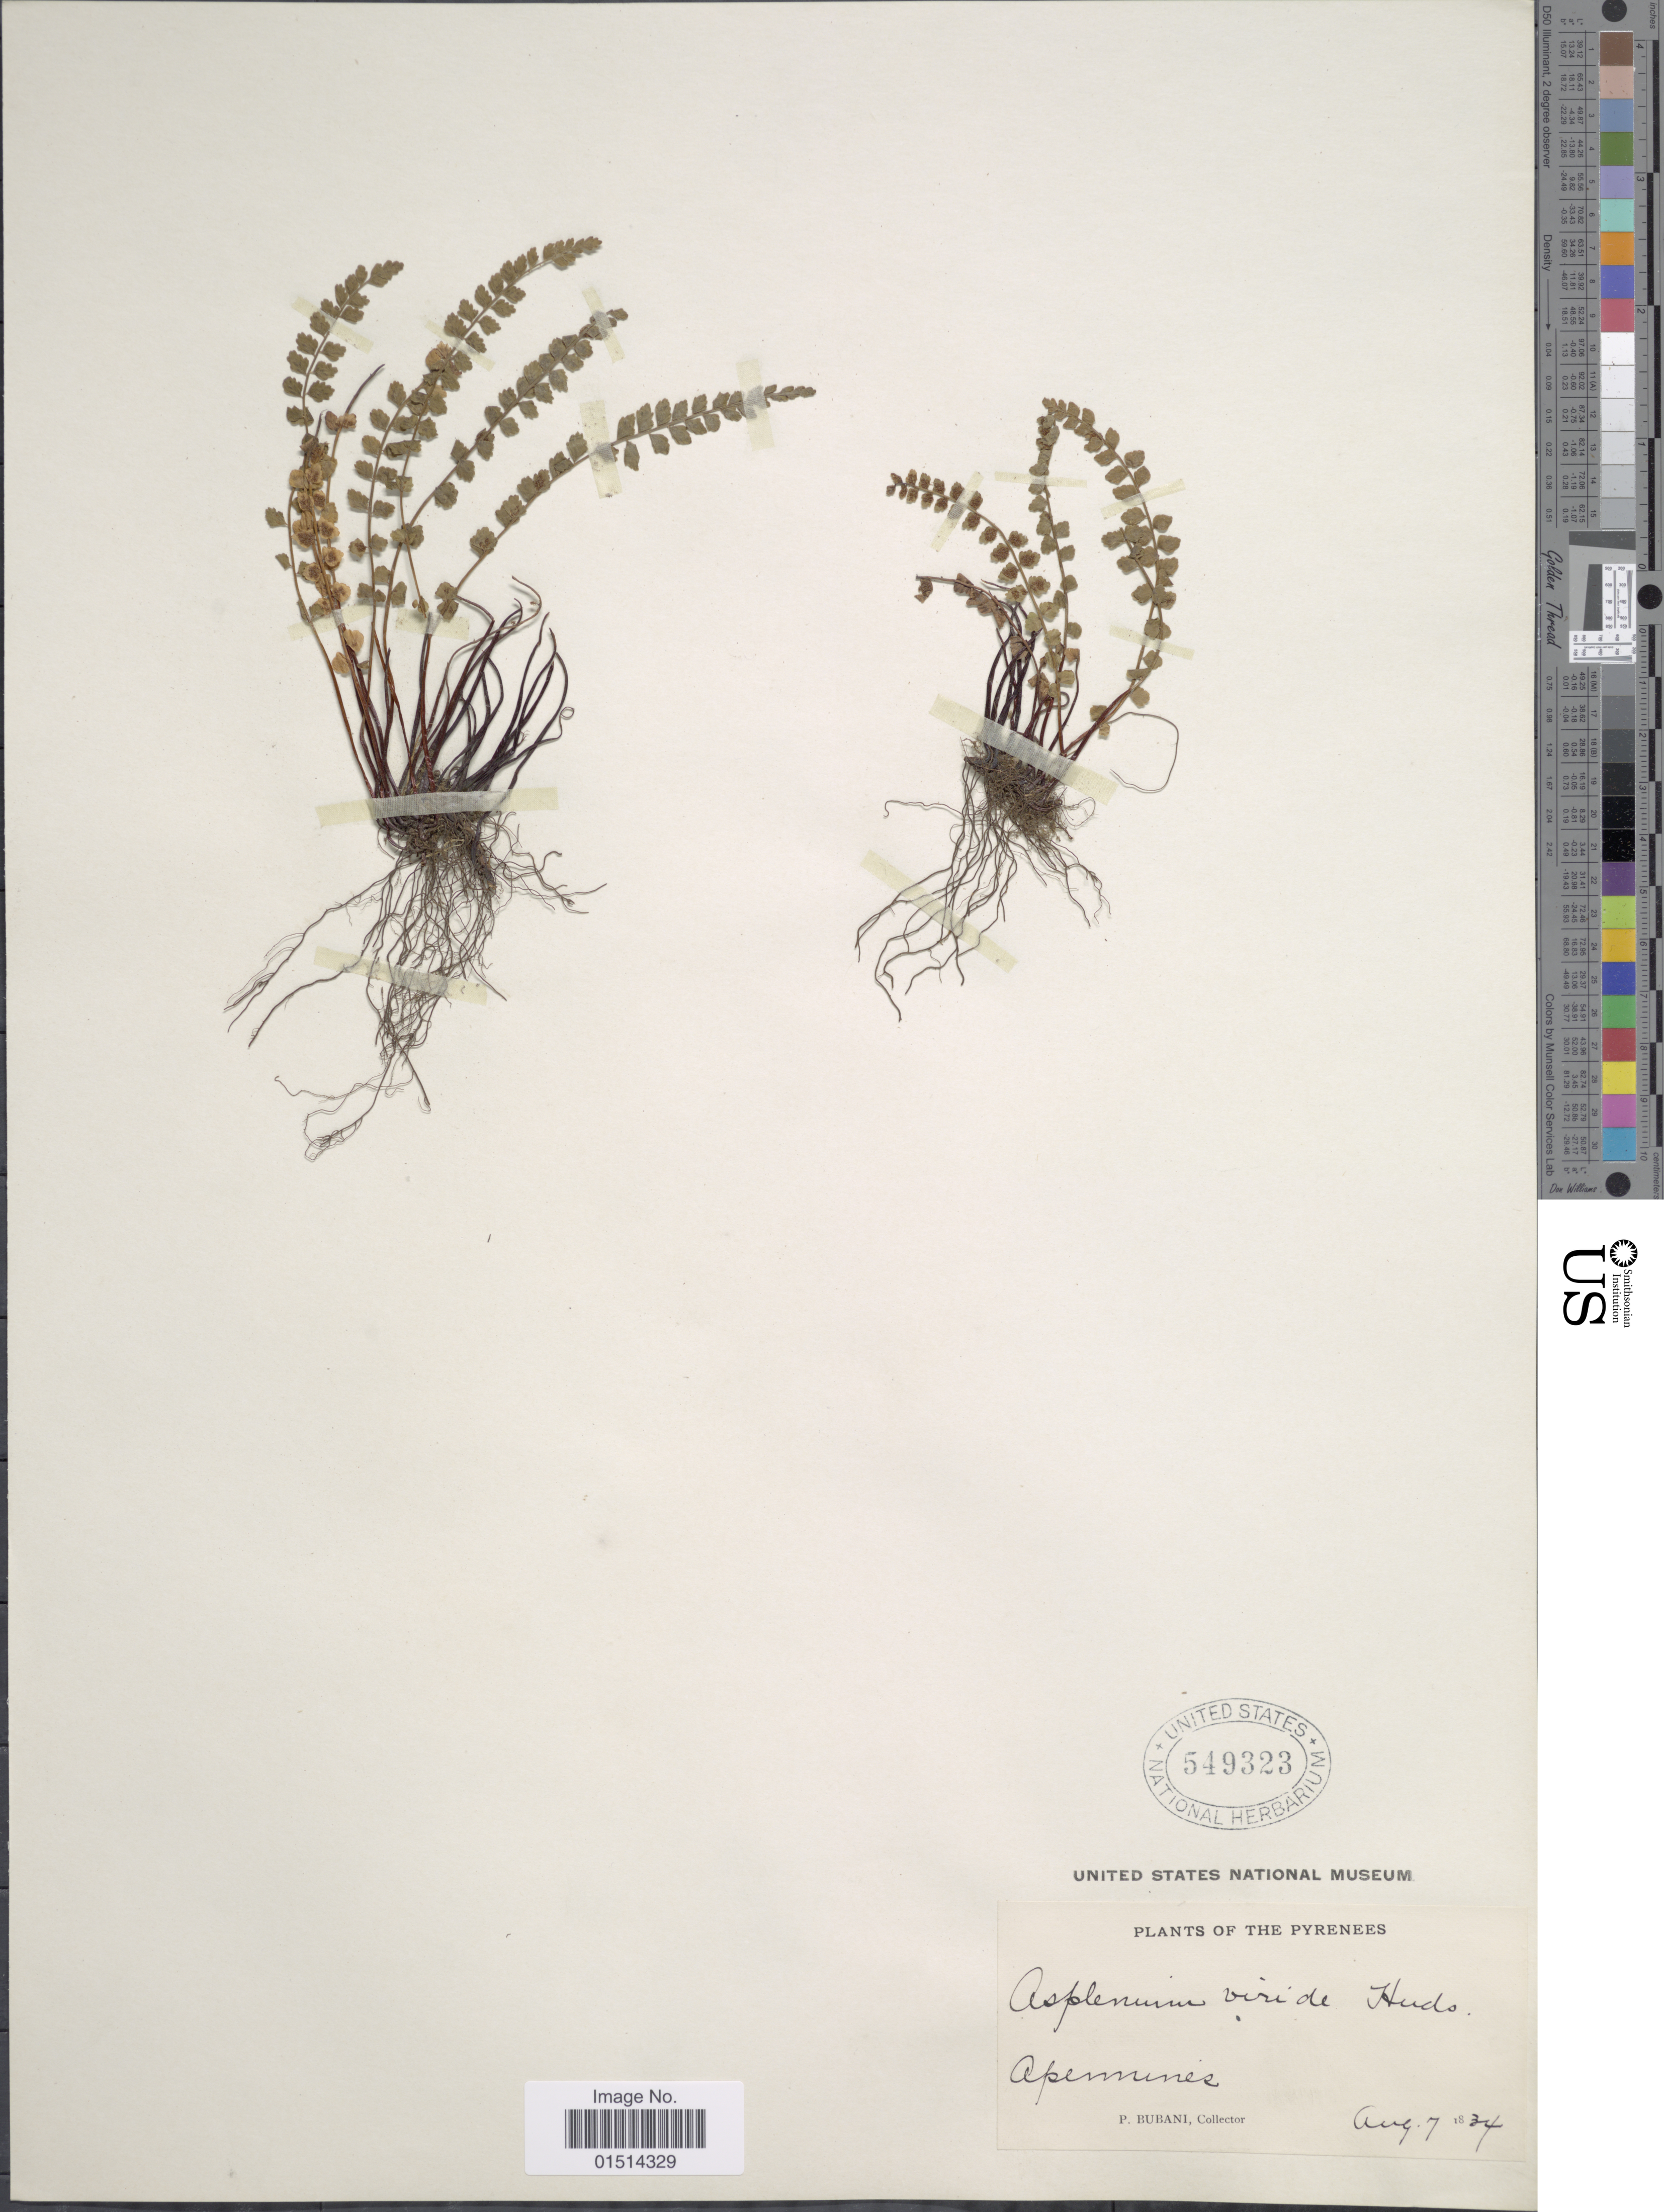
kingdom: Plantae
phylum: Tracheophyta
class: Polypodiopsida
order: Polypodiales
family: Aspleniaceae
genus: Asplenium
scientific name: Asplenium viride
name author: Huds.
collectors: P. Bubani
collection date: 1834-08-07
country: Italy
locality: Apennines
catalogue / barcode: US 549323